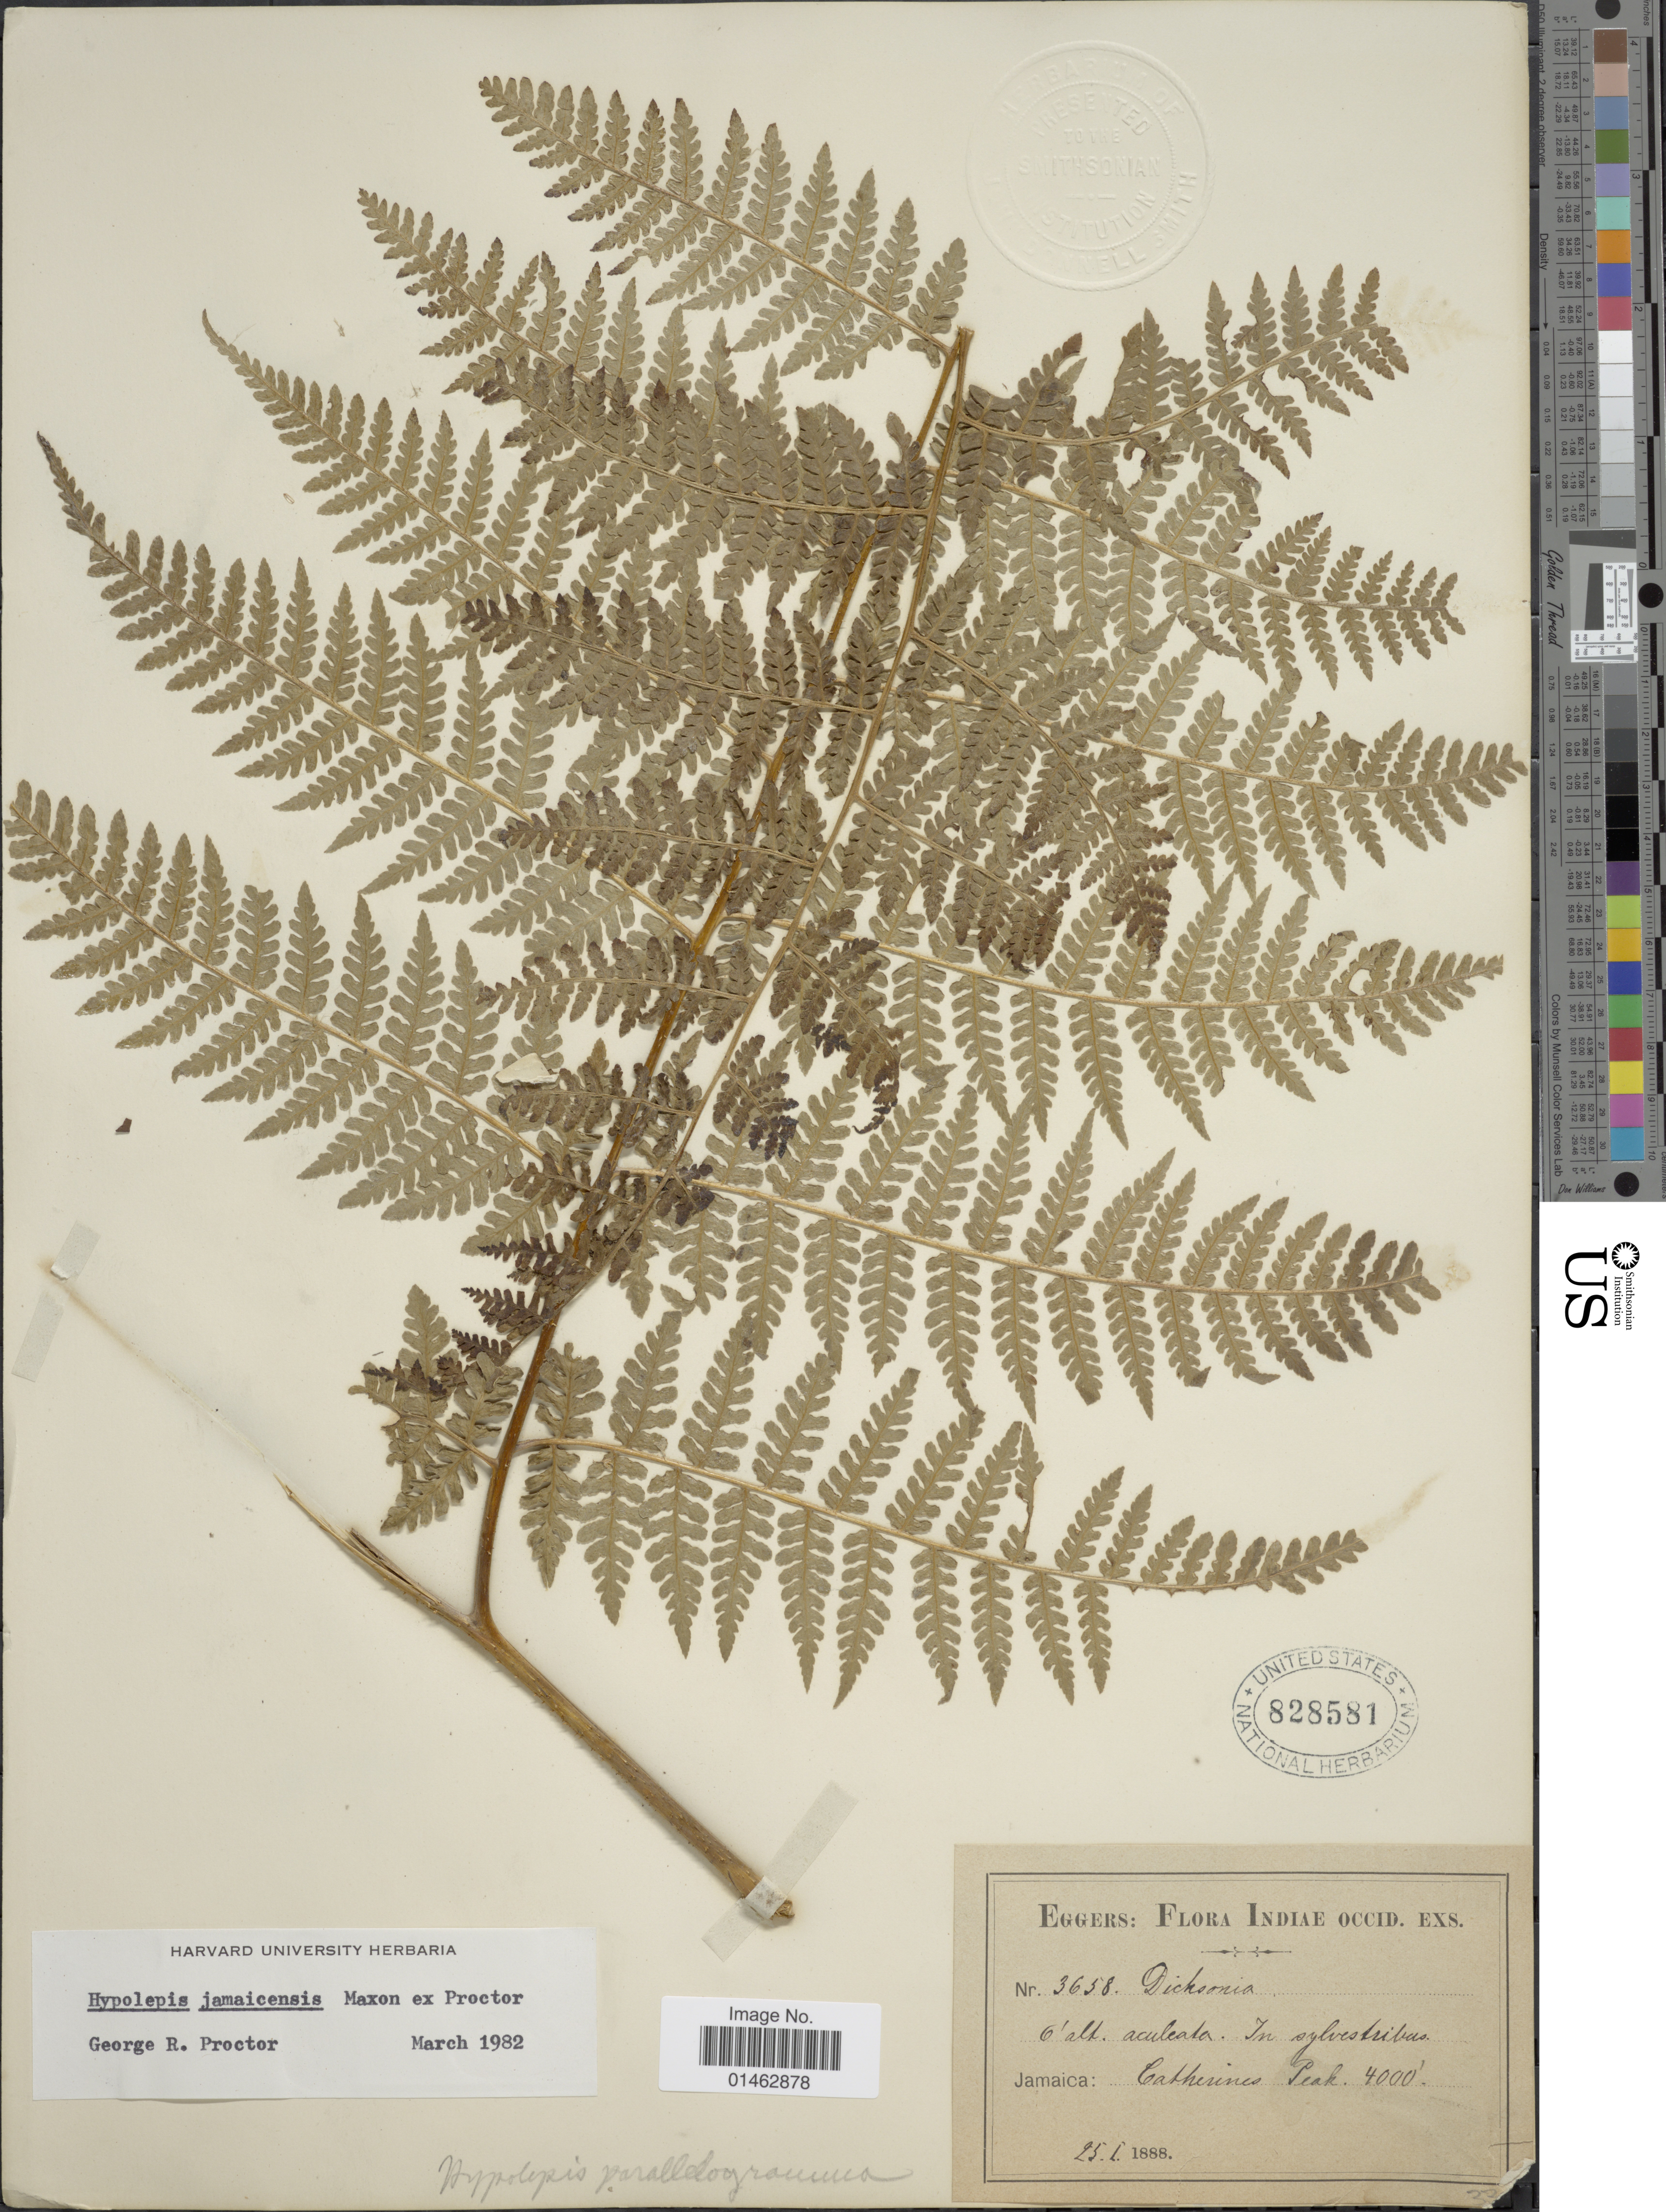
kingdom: Plantae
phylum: Tracheophyta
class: Polypodiopsida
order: Polypodiales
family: Dennstaedtiaceae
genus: Hypolepis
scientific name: Hypolepis jamaicensis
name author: Maxon ex Proctor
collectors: -. Eggers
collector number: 3658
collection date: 1888-01-25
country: Jamaica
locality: Catherines Peak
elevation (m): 1219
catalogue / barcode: US 828581